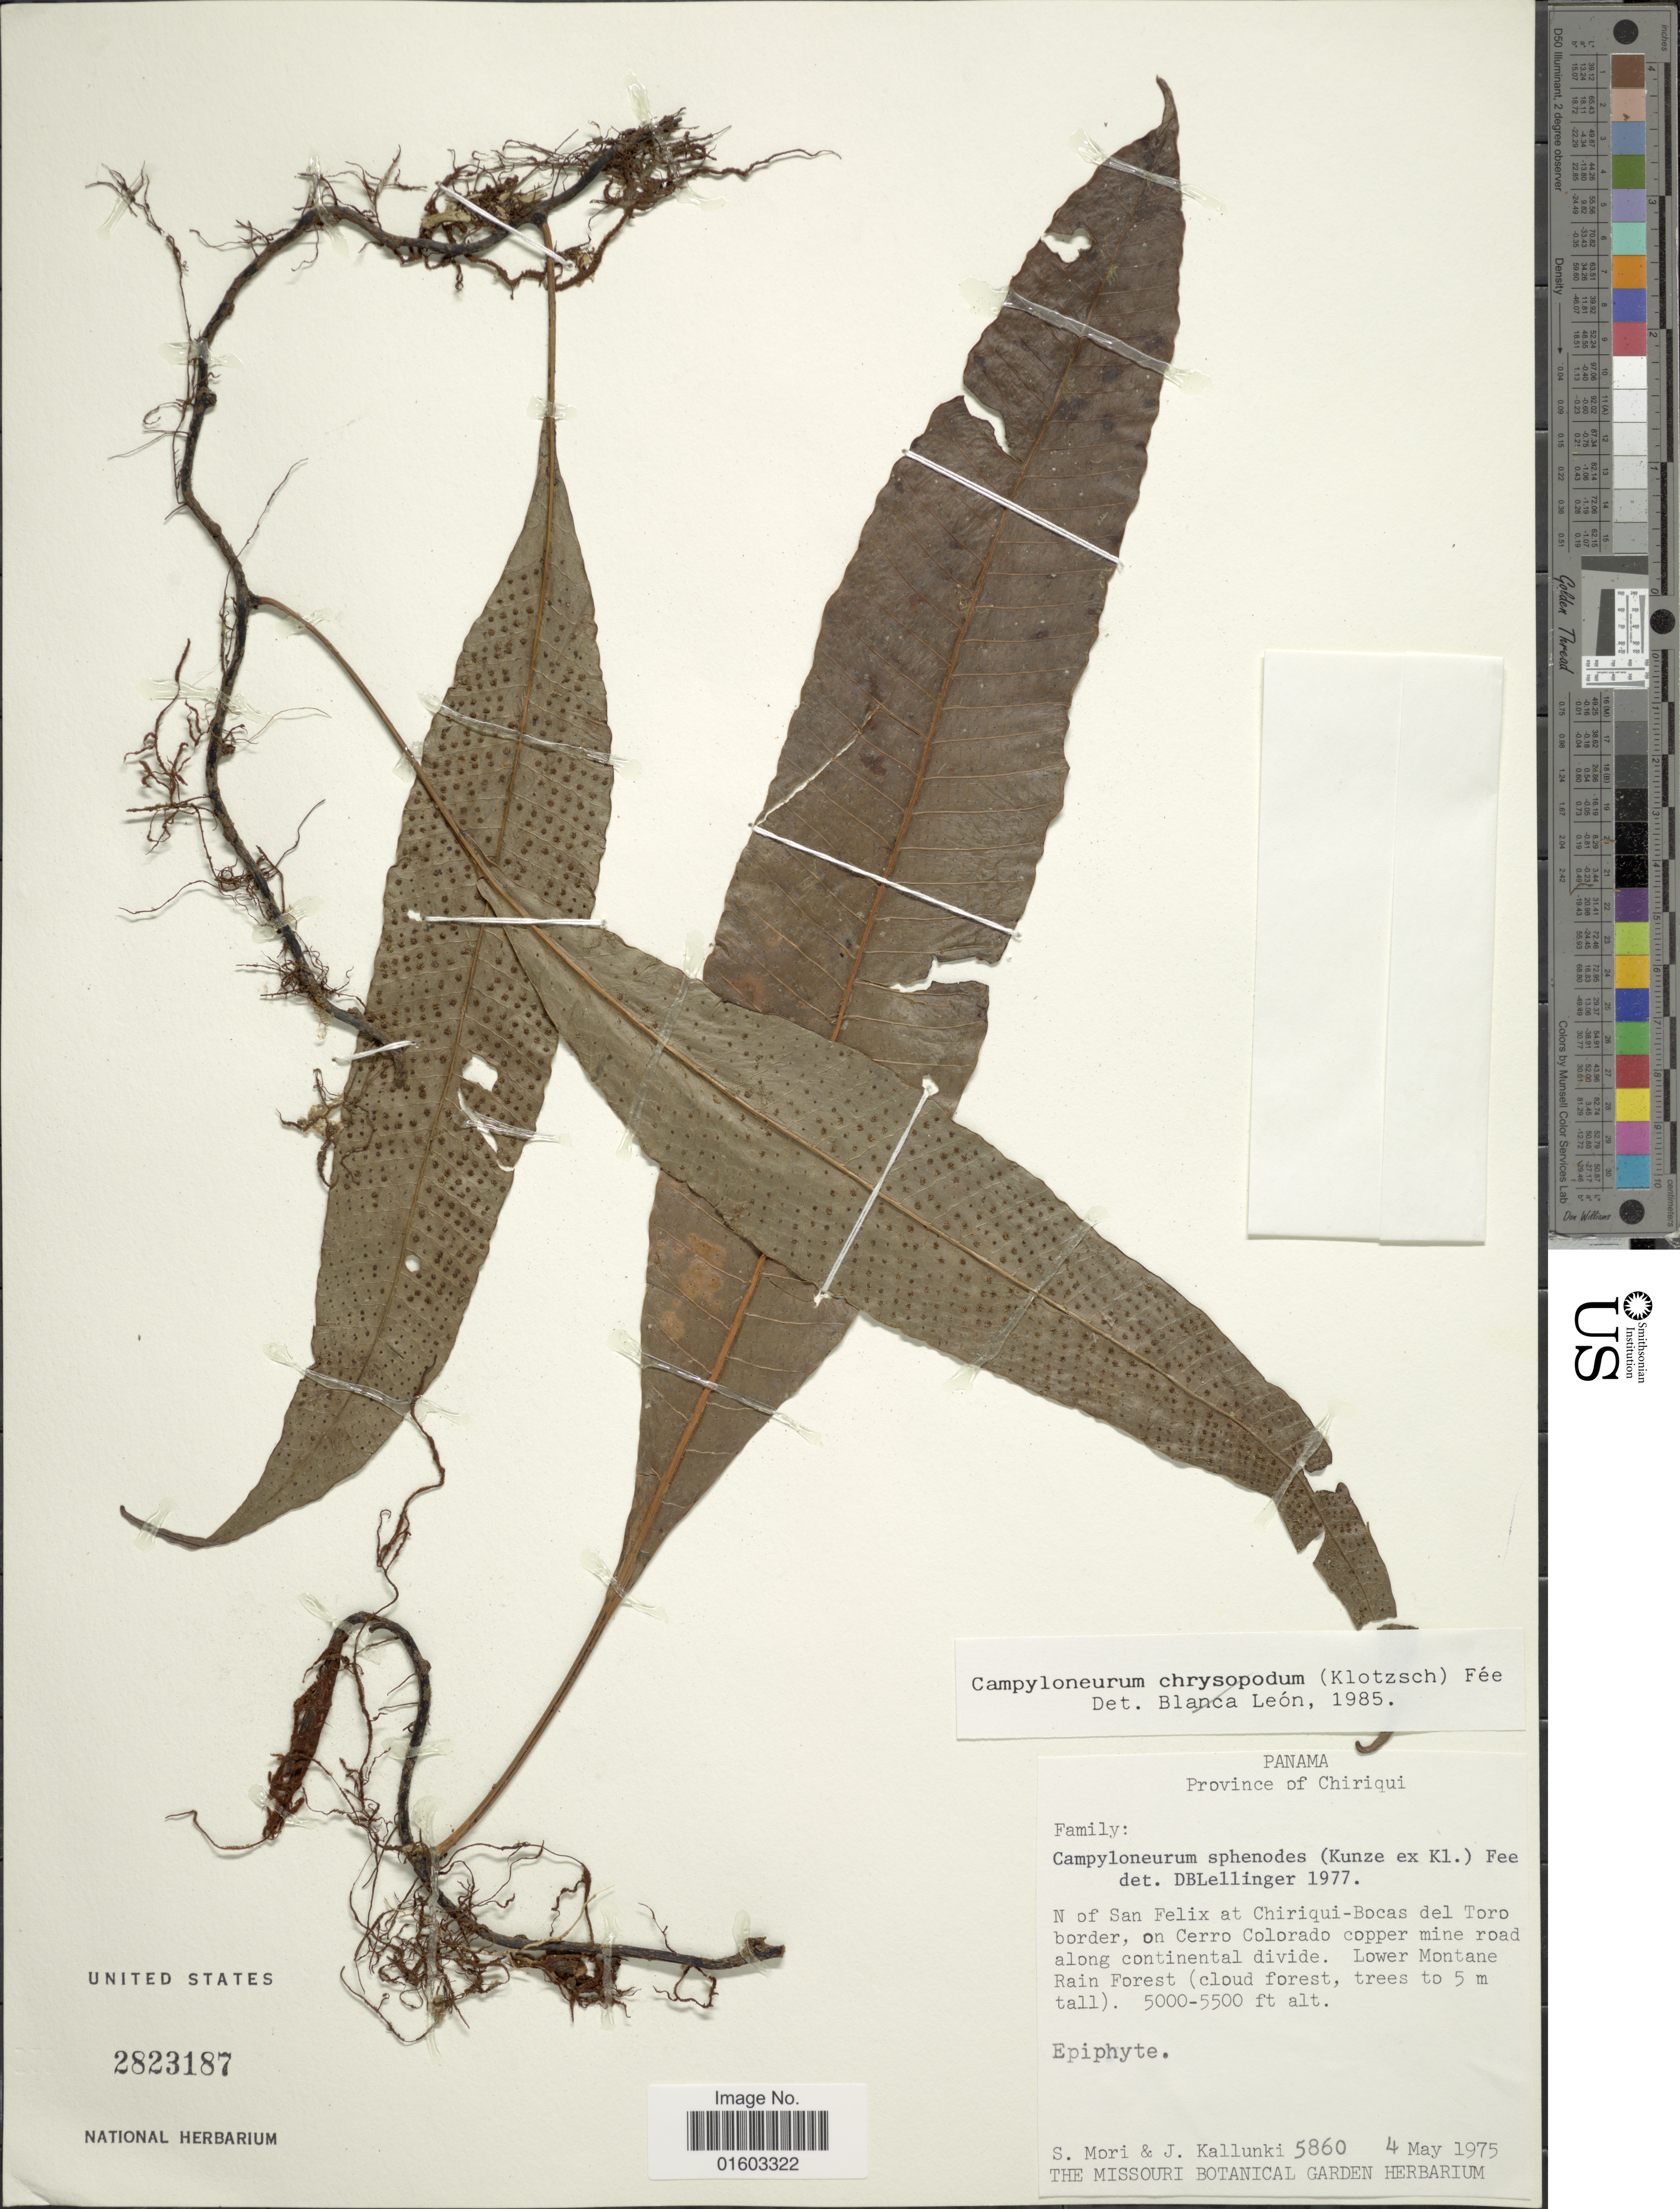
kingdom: Plantae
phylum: Tracheophyta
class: Polypodiopsida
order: Polypodiales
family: Polypodiaceae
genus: Campyloneurum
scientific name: Campyloneurum wercklei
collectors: S. Mori & J. Kallunki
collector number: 5860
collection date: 1975-05-04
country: Panama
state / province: Chiriqui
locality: Province of Chiriqui. N of San Felix at Chiriqui-Bocas del Tioro border, on Cerro Colorado copper mine road along continental divide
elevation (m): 1524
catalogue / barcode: US 2823187